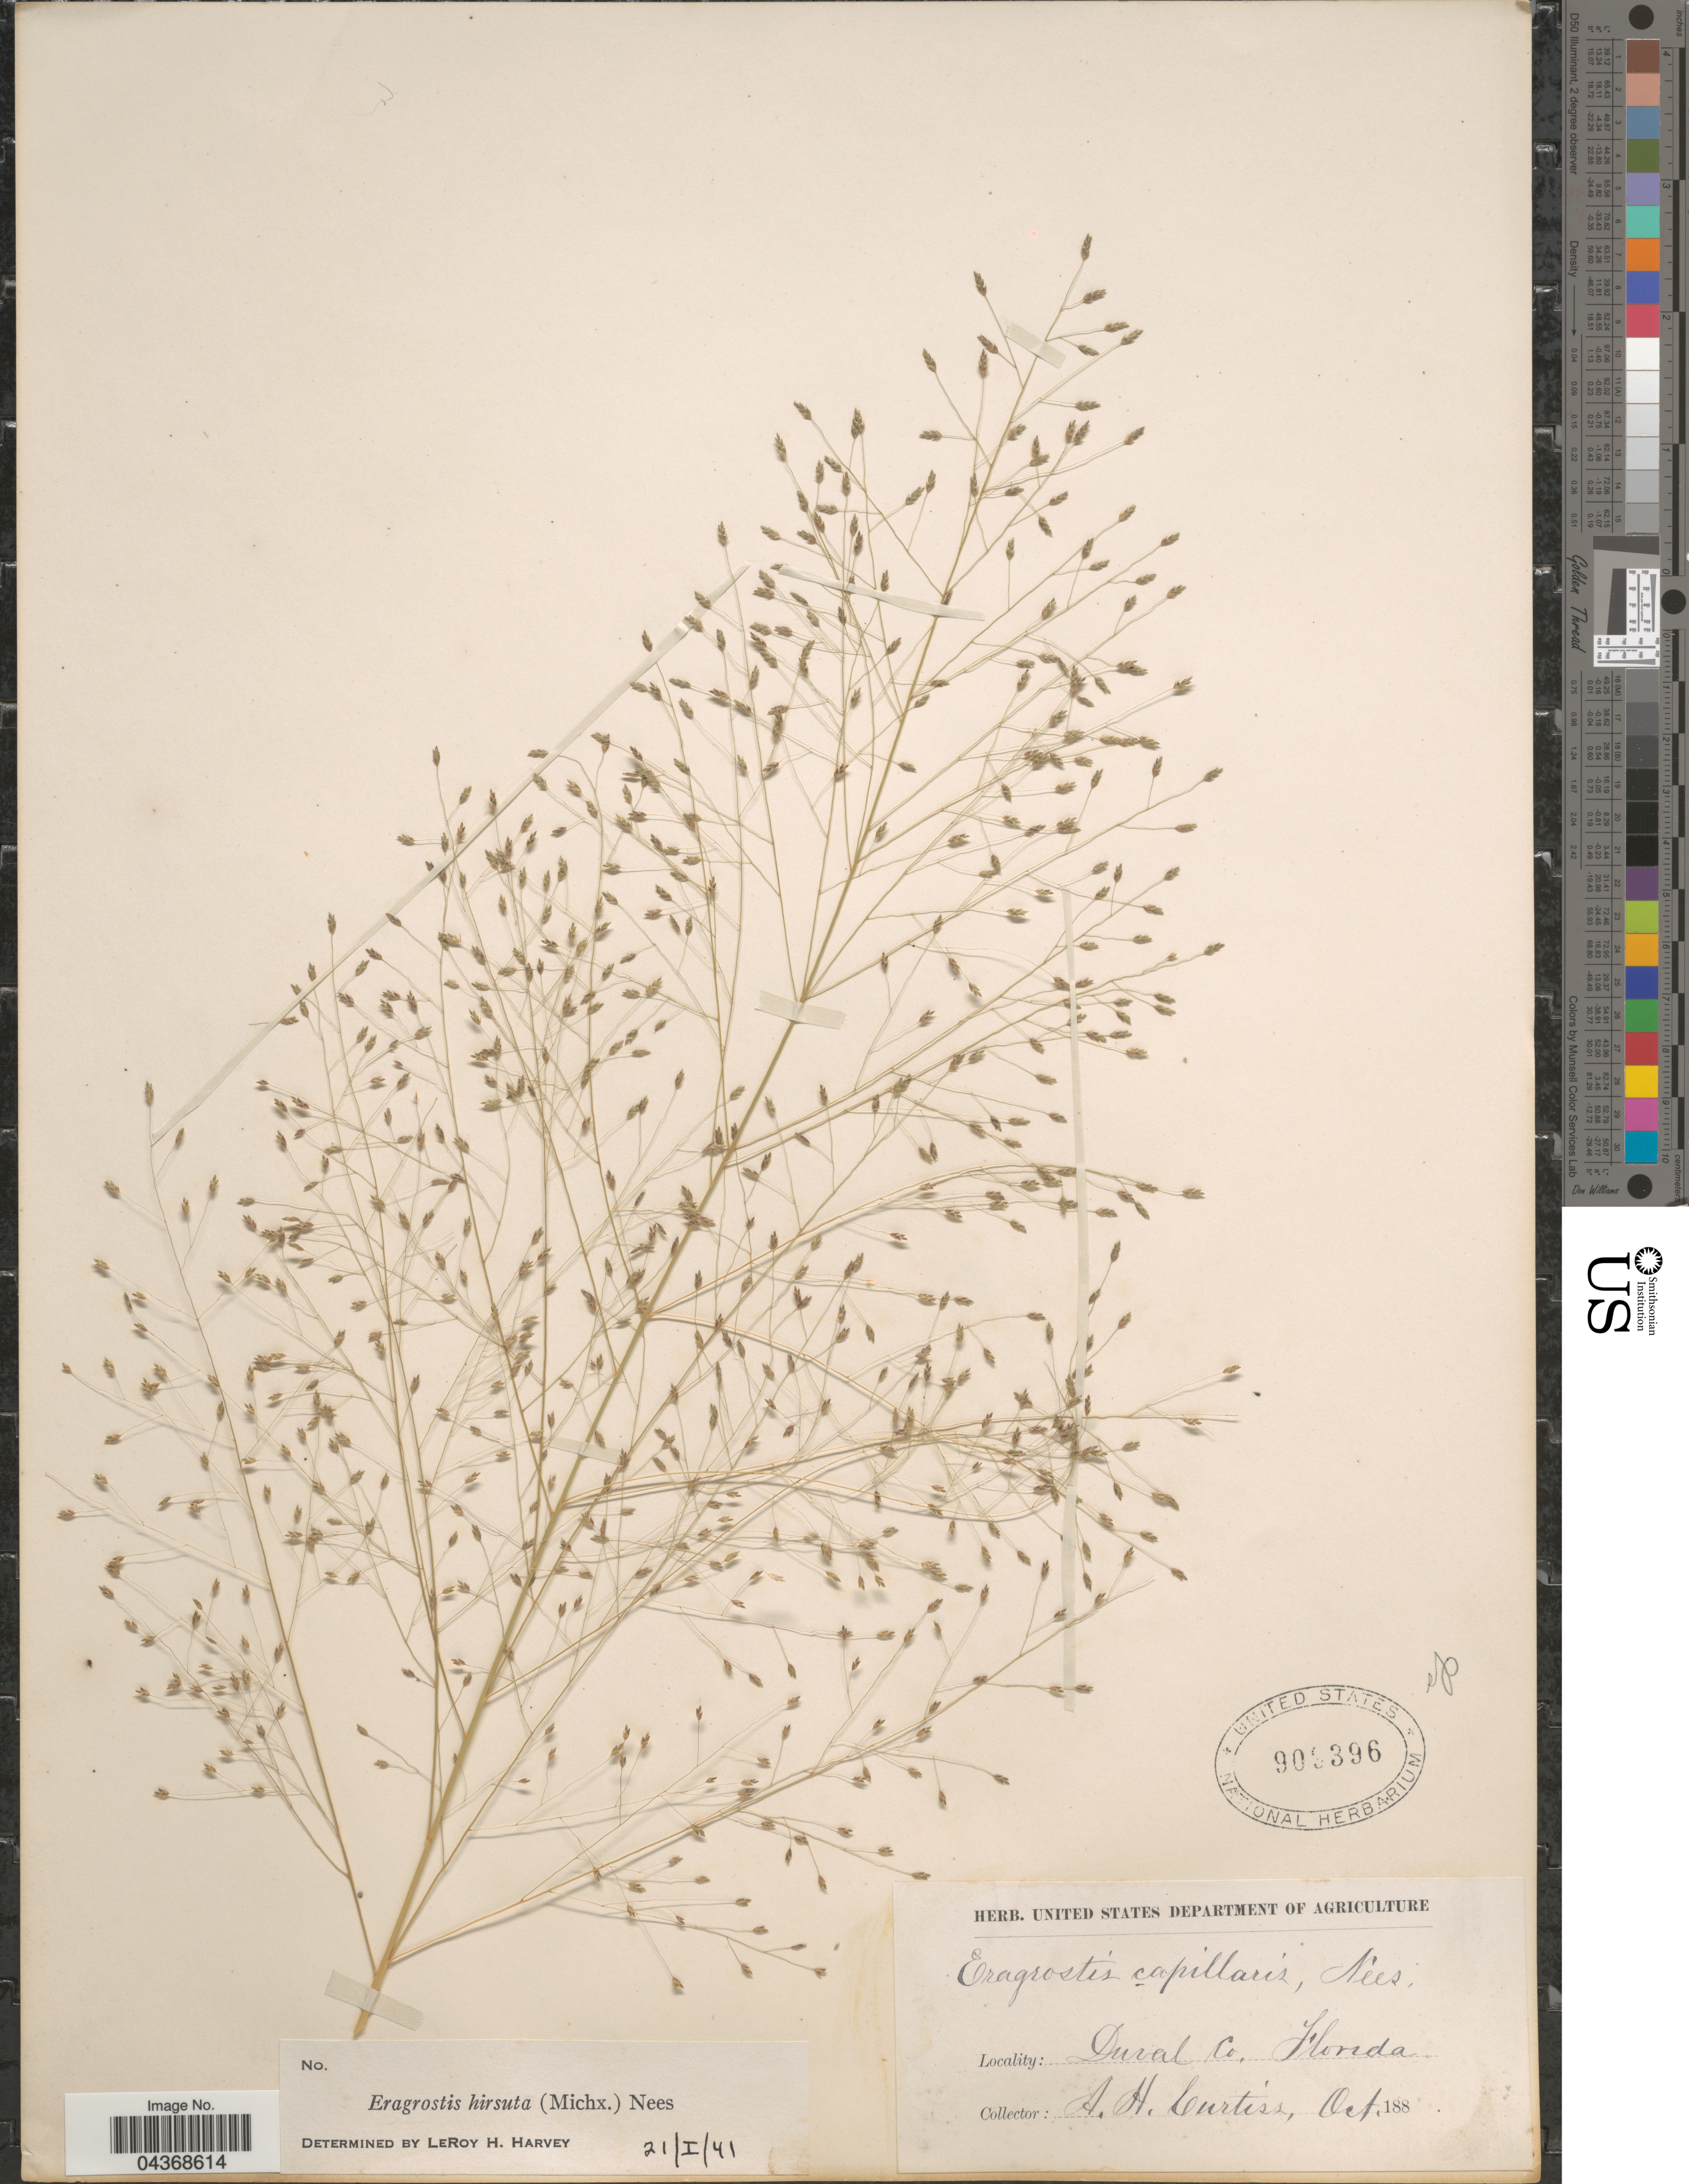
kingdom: Plantae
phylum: Tracheophyta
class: Liliopsida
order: Poales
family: Poaceae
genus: Eragrostis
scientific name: Eragrostis hirsuta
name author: (Michx.) Nees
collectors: A. H. Curtiss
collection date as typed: Oct. 188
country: United States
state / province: Florida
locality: Duval Co.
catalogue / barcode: US 909396